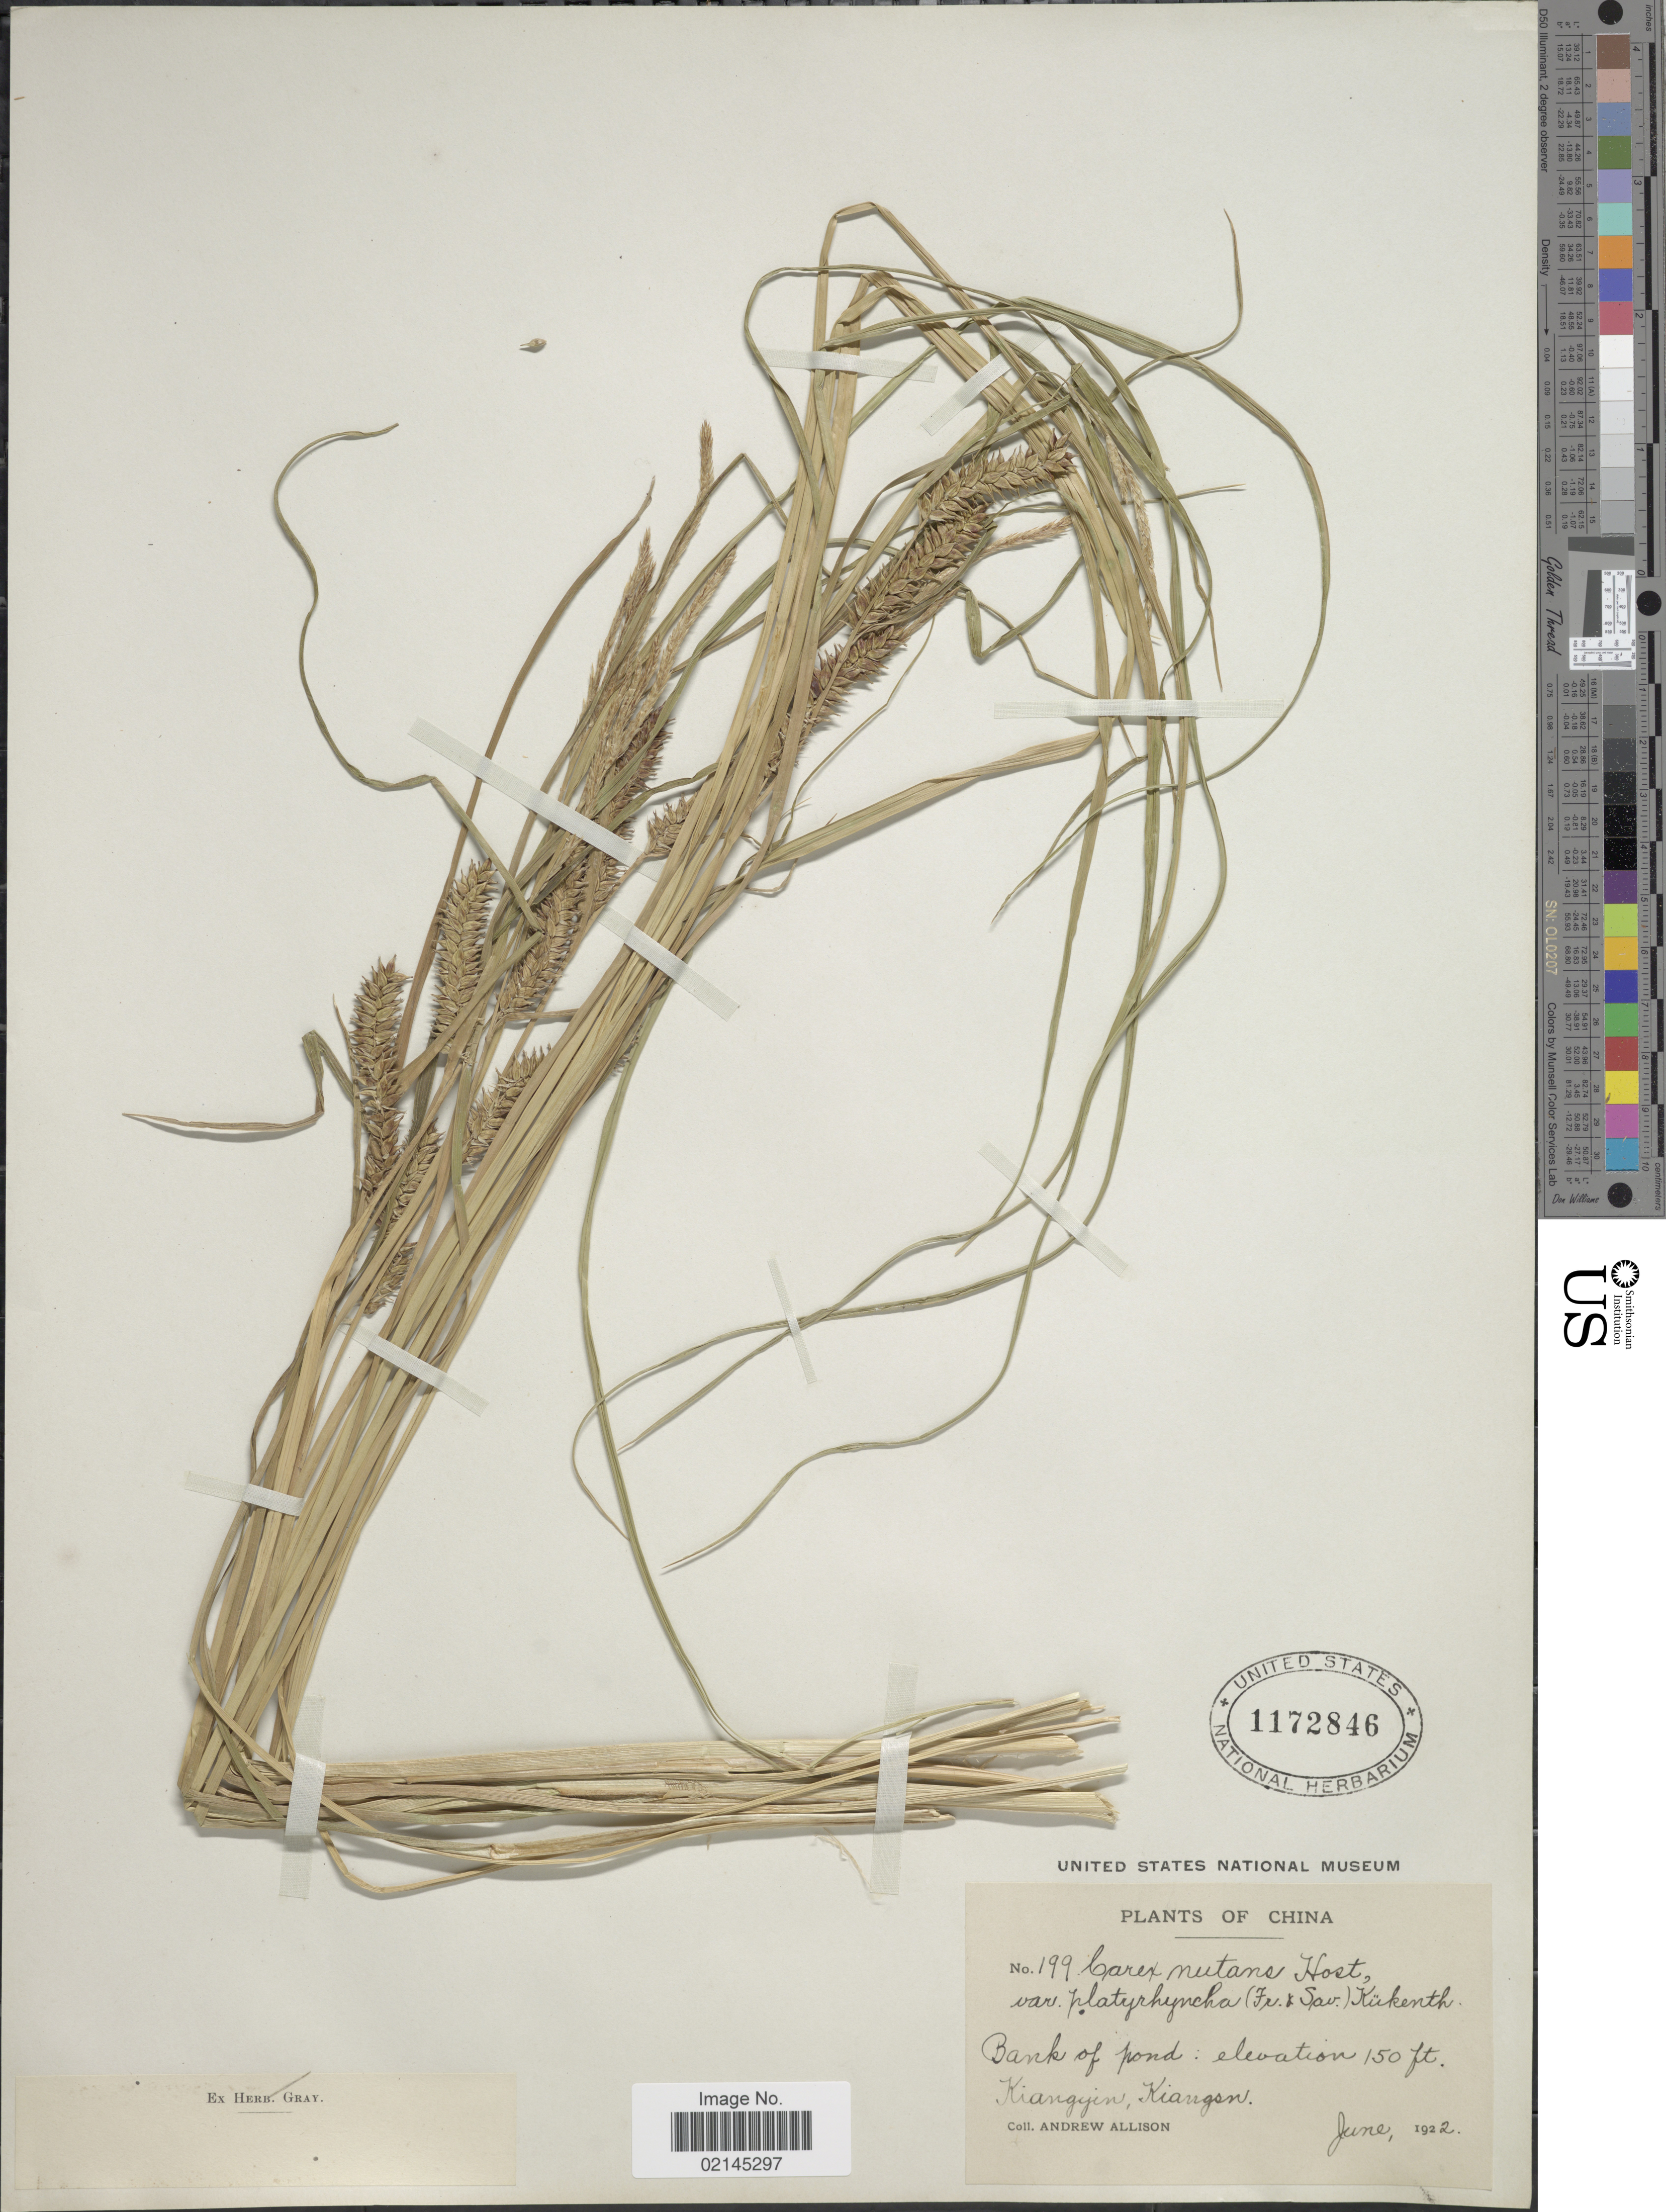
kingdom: Plantae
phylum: Tracheophyta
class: Liliopsida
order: Poales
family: Cyperaceae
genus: Carex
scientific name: Carex melanostachya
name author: M. Bieb. ex Willd.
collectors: A. Allison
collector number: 199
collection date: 1922-06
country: China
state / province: Jiangsu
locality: Bank of pond: Kiangyin, Kiangsu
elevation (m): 46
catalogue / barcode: US 1172846